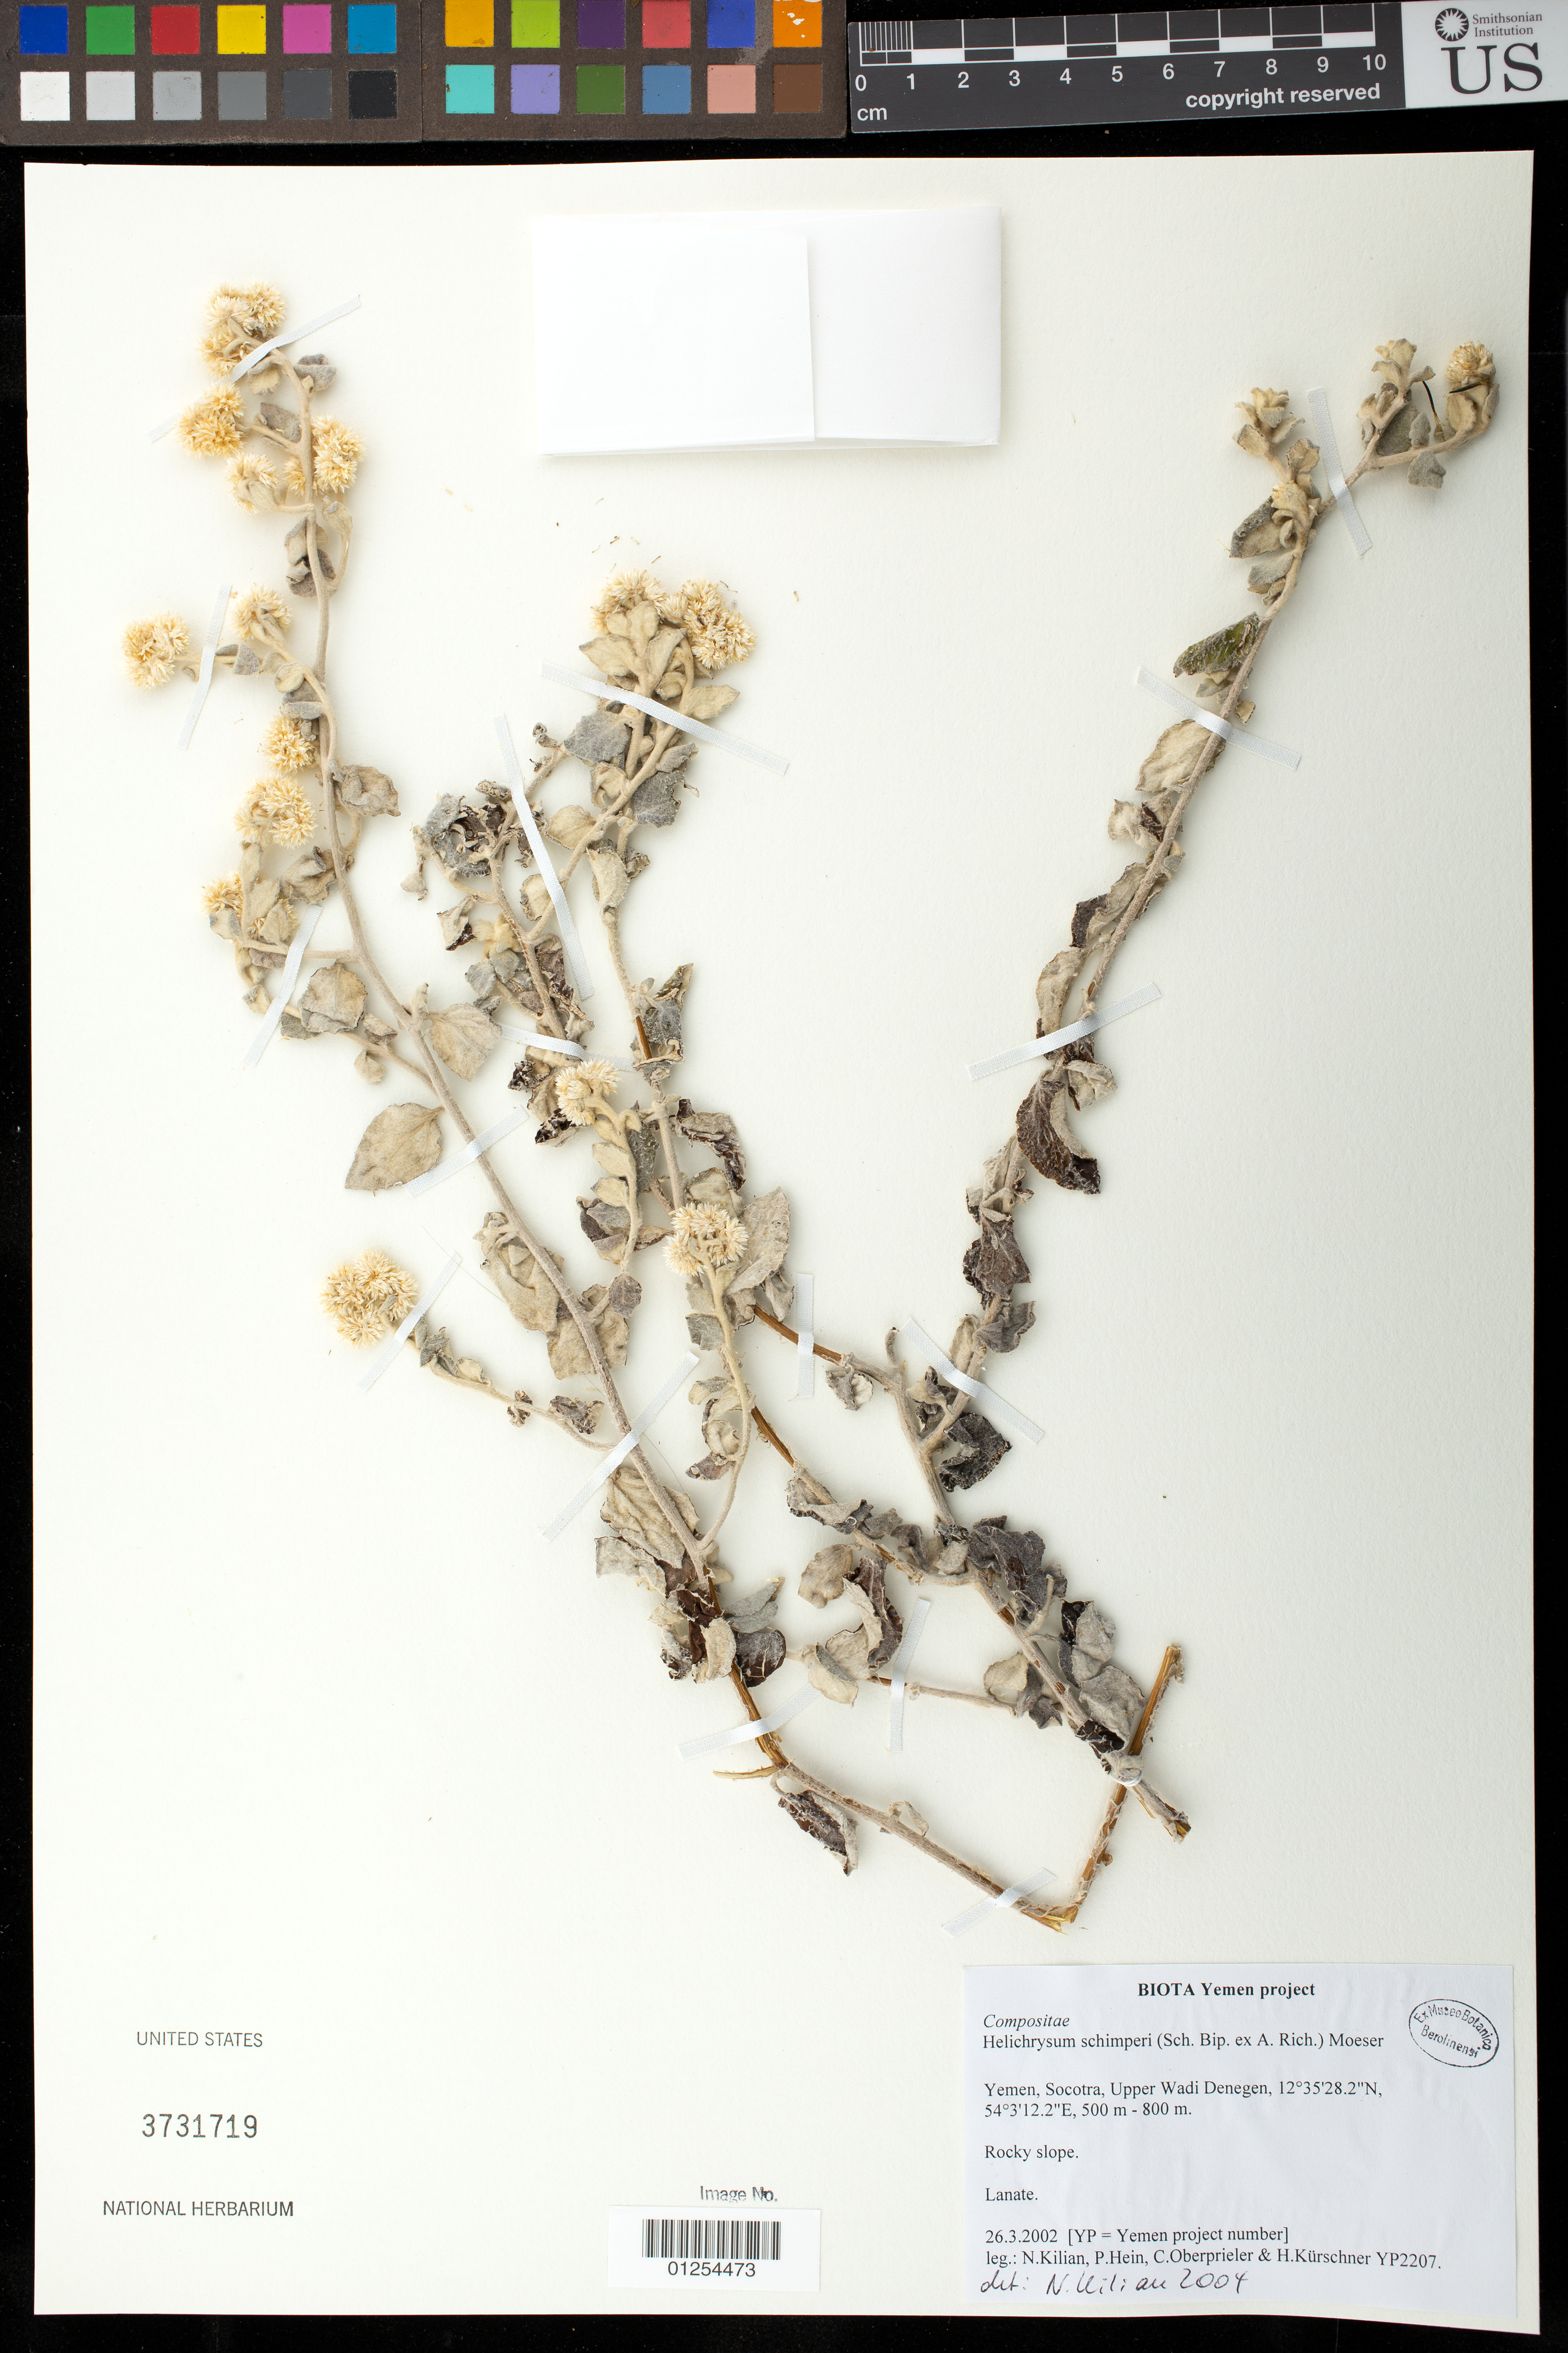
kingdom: Plantae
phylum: Tracheophyta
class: Magnoliopsida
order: Asterales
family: Asteraceae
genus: Helichrysum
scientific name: Helichrysum schimperi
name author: (Sch. Bip.) Moeser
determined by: Kilian, Norbert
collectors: P. Hein & C. Oberprieler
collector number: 2207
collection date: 2002-03-24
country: Yemen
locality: Yemen, Socotra, Upper Wadi Denegen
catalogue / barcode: US 3731719